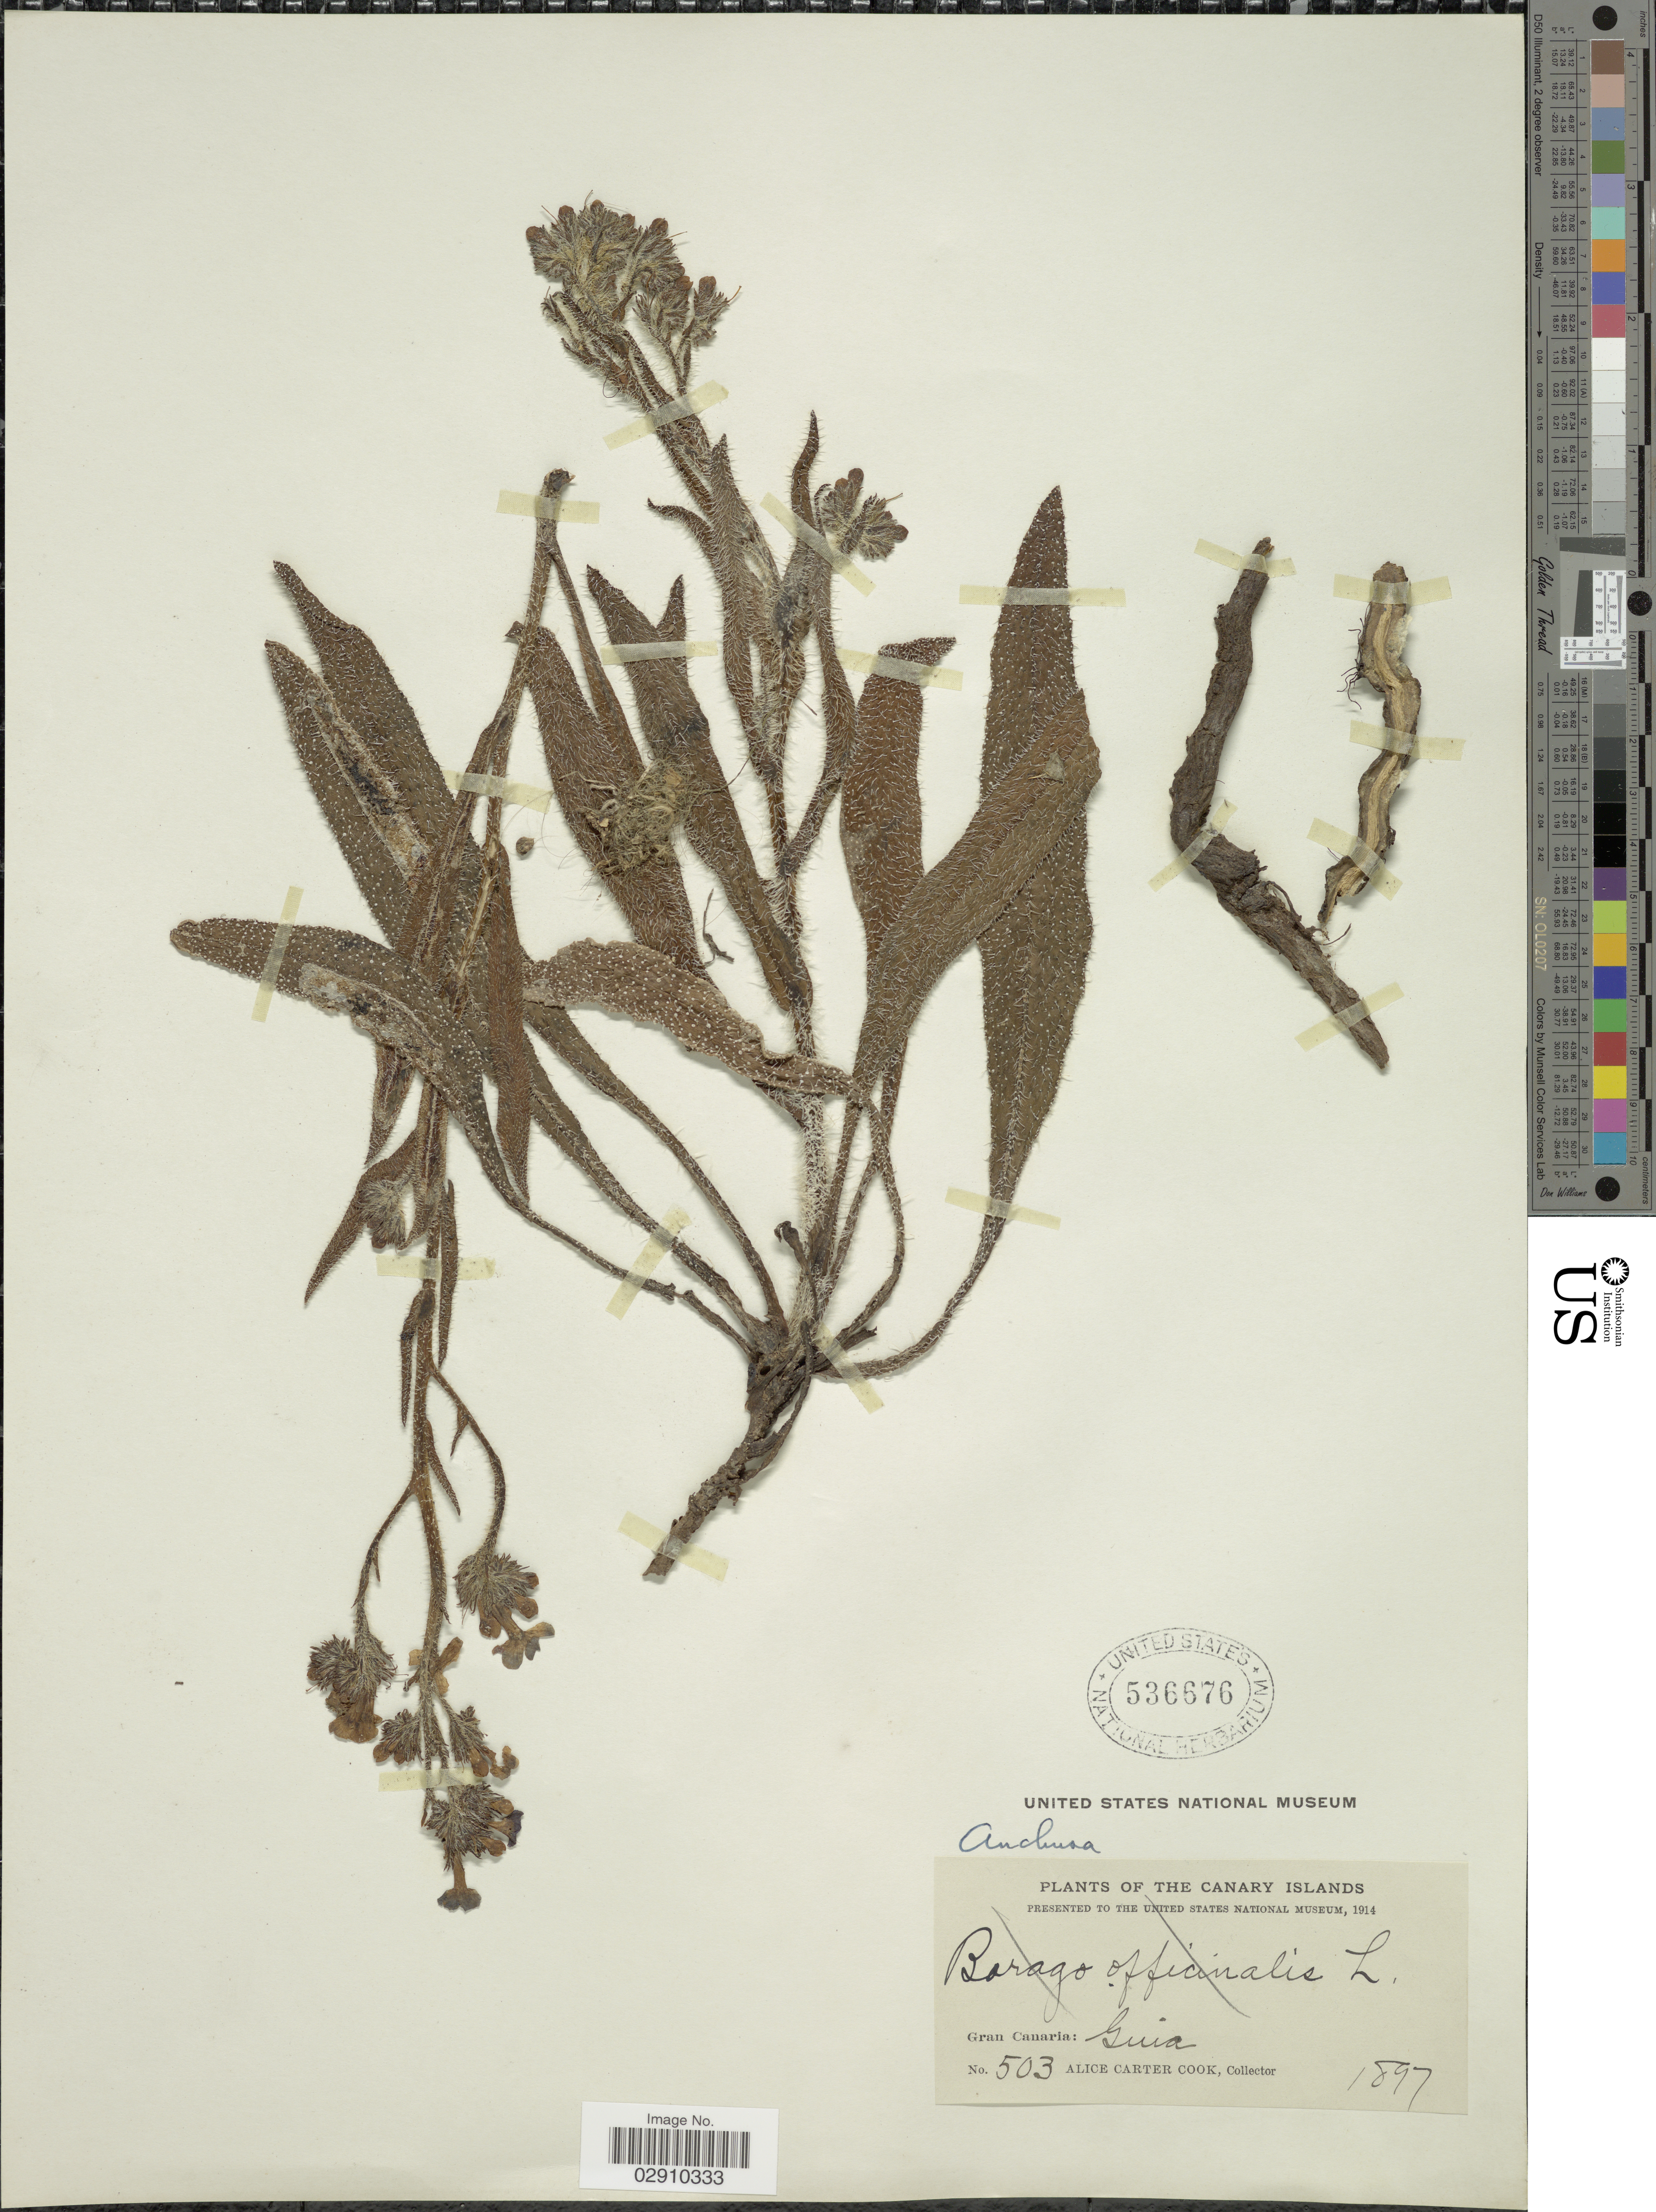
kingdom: Plantae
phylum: Tracheophyta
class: Magnoliopsida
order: Boraginales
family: Boraginaceae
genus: Anchusa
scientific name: Anchusa sp.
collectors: Alice C. Cook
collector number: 503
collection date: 1897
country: Spain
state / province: Canarias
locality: Canary Islands. Gran Canaria: Guia.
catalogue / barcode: US 536676